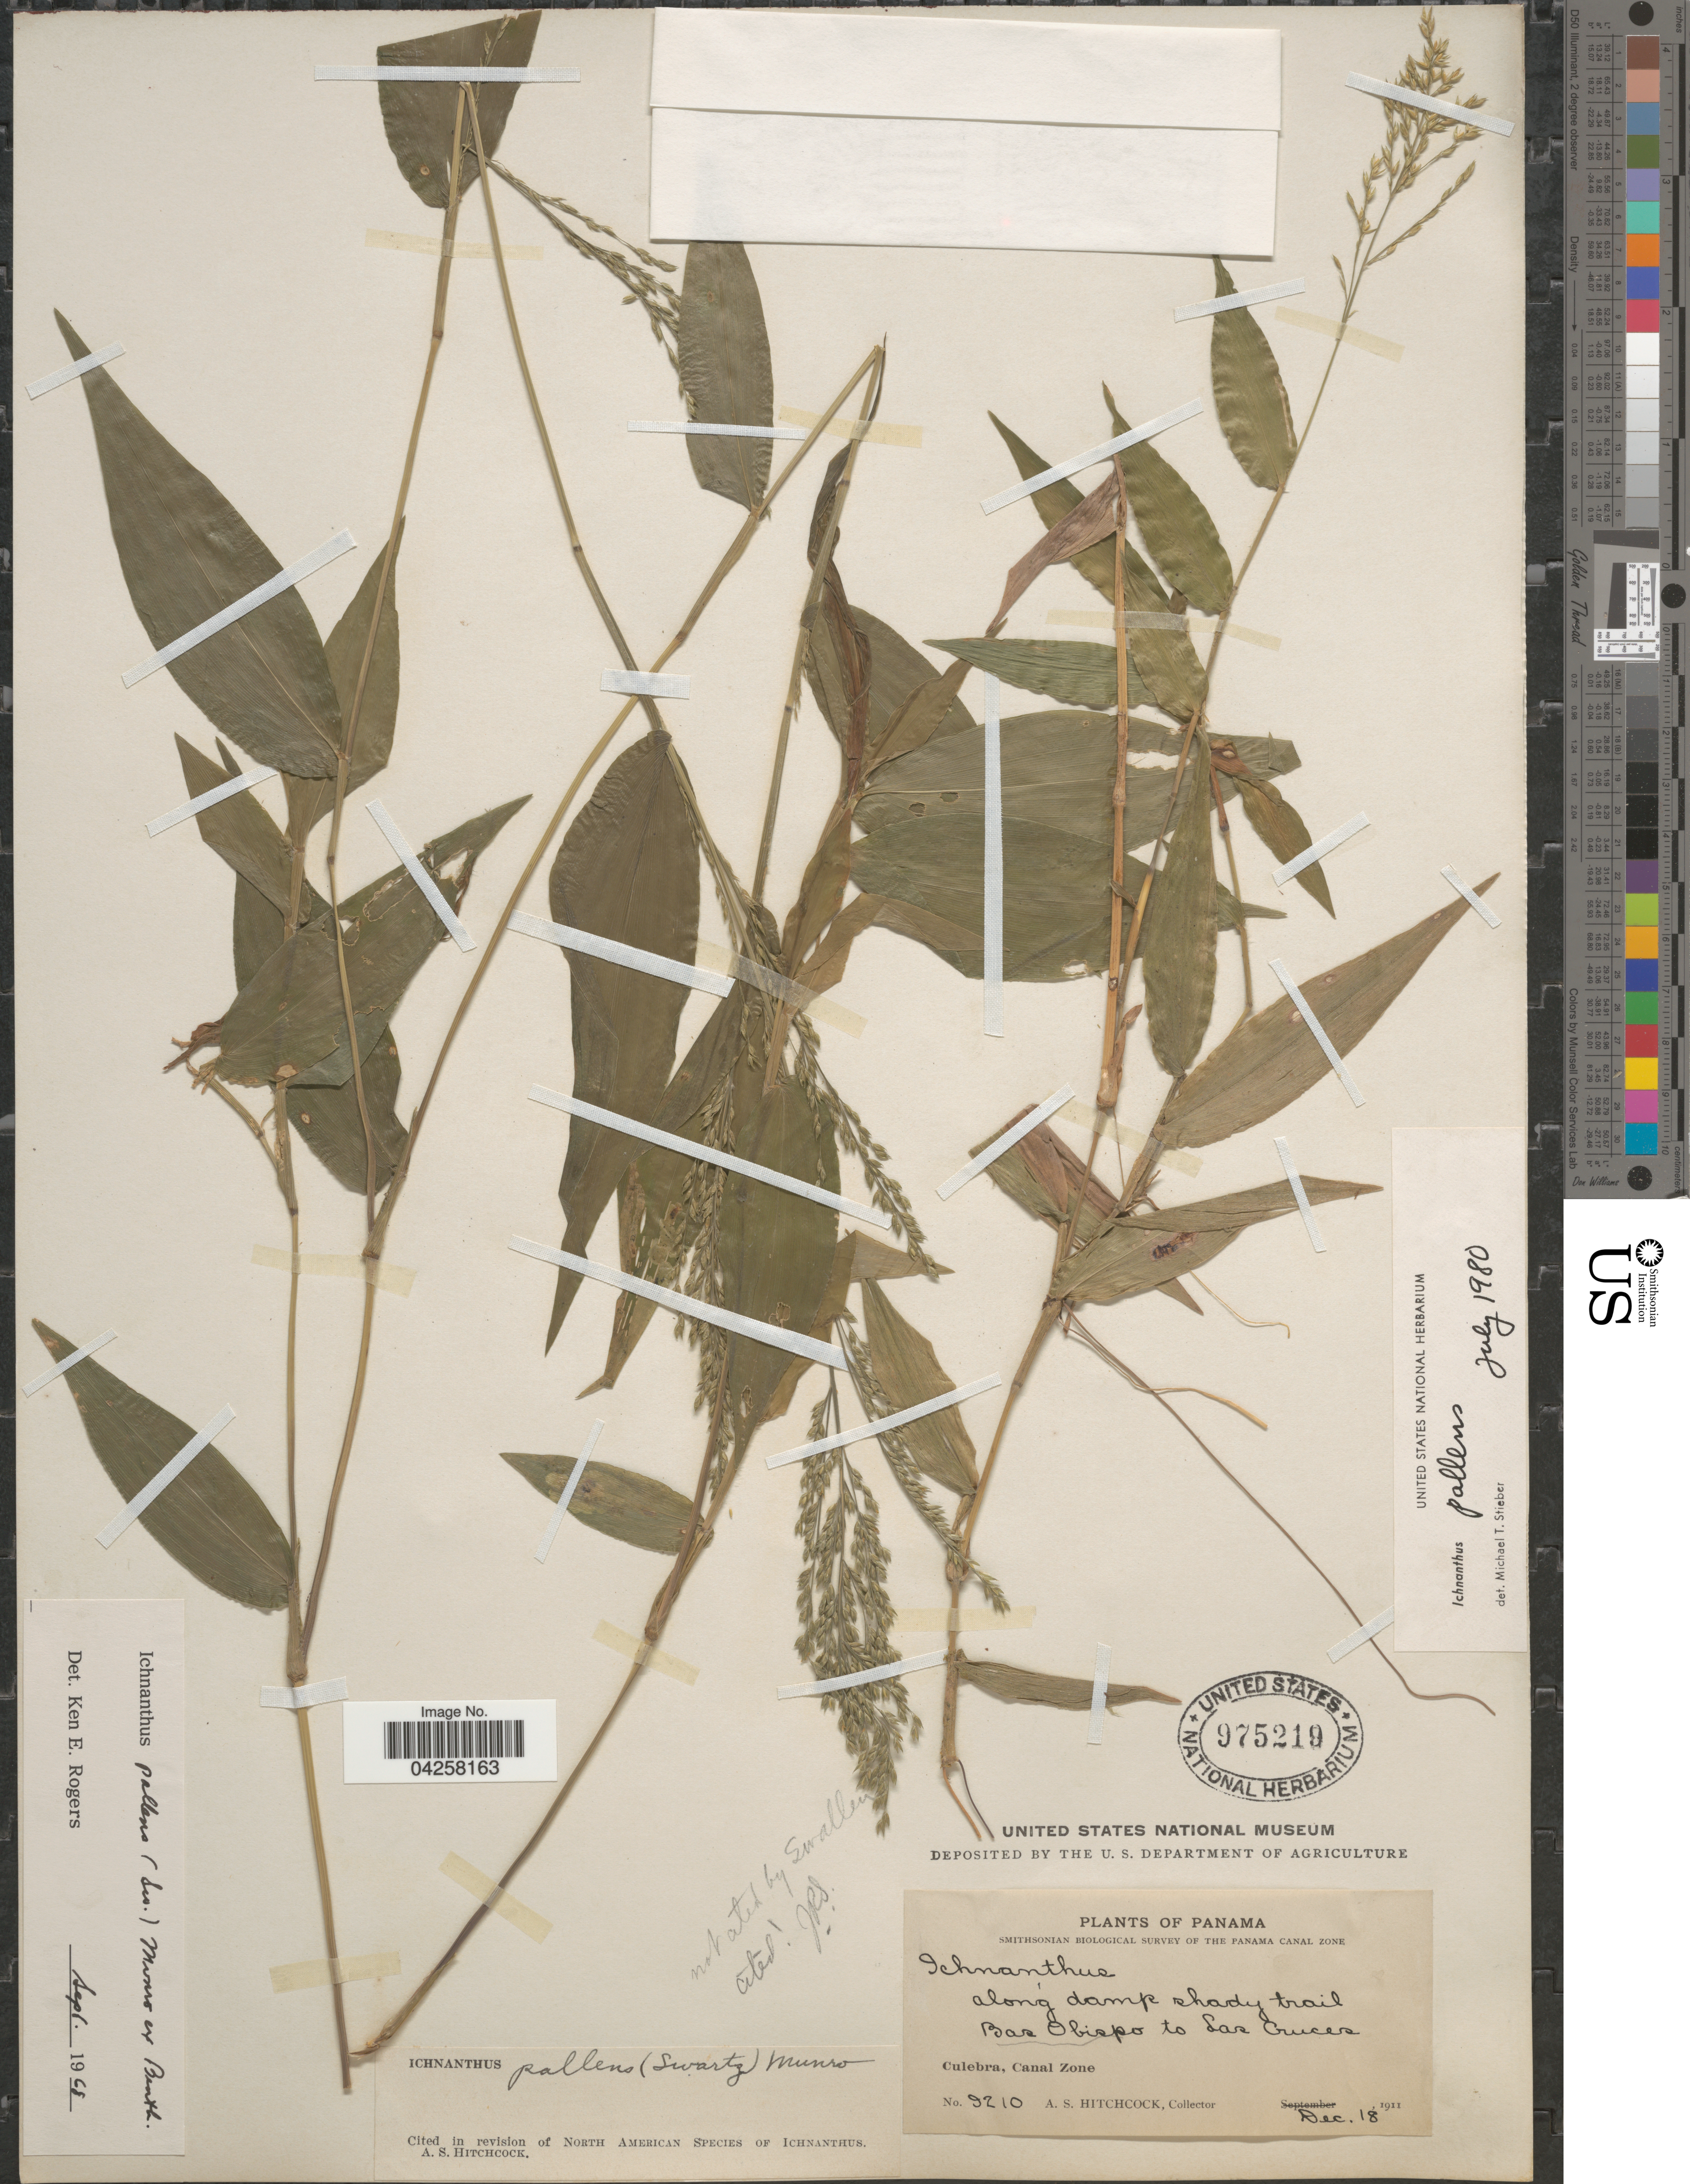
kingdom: Plantae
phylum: Tracheophyta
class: Liliopsida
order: Poales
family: Poaceae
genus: Ichnanthus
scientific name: Ichnanthus pallens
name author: (Sw.) Munro ex Benth.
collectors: A. S. Hitchcock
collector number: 9210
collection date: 1911-12-18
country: Panama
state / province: Colón / Panamá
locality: Smithsonian Biological Survey of the Panama Canal Zone. Along damp shady trail. Bas Obispo to Las Cruces. Culebra, Canal Zone.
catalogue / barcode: US 975219